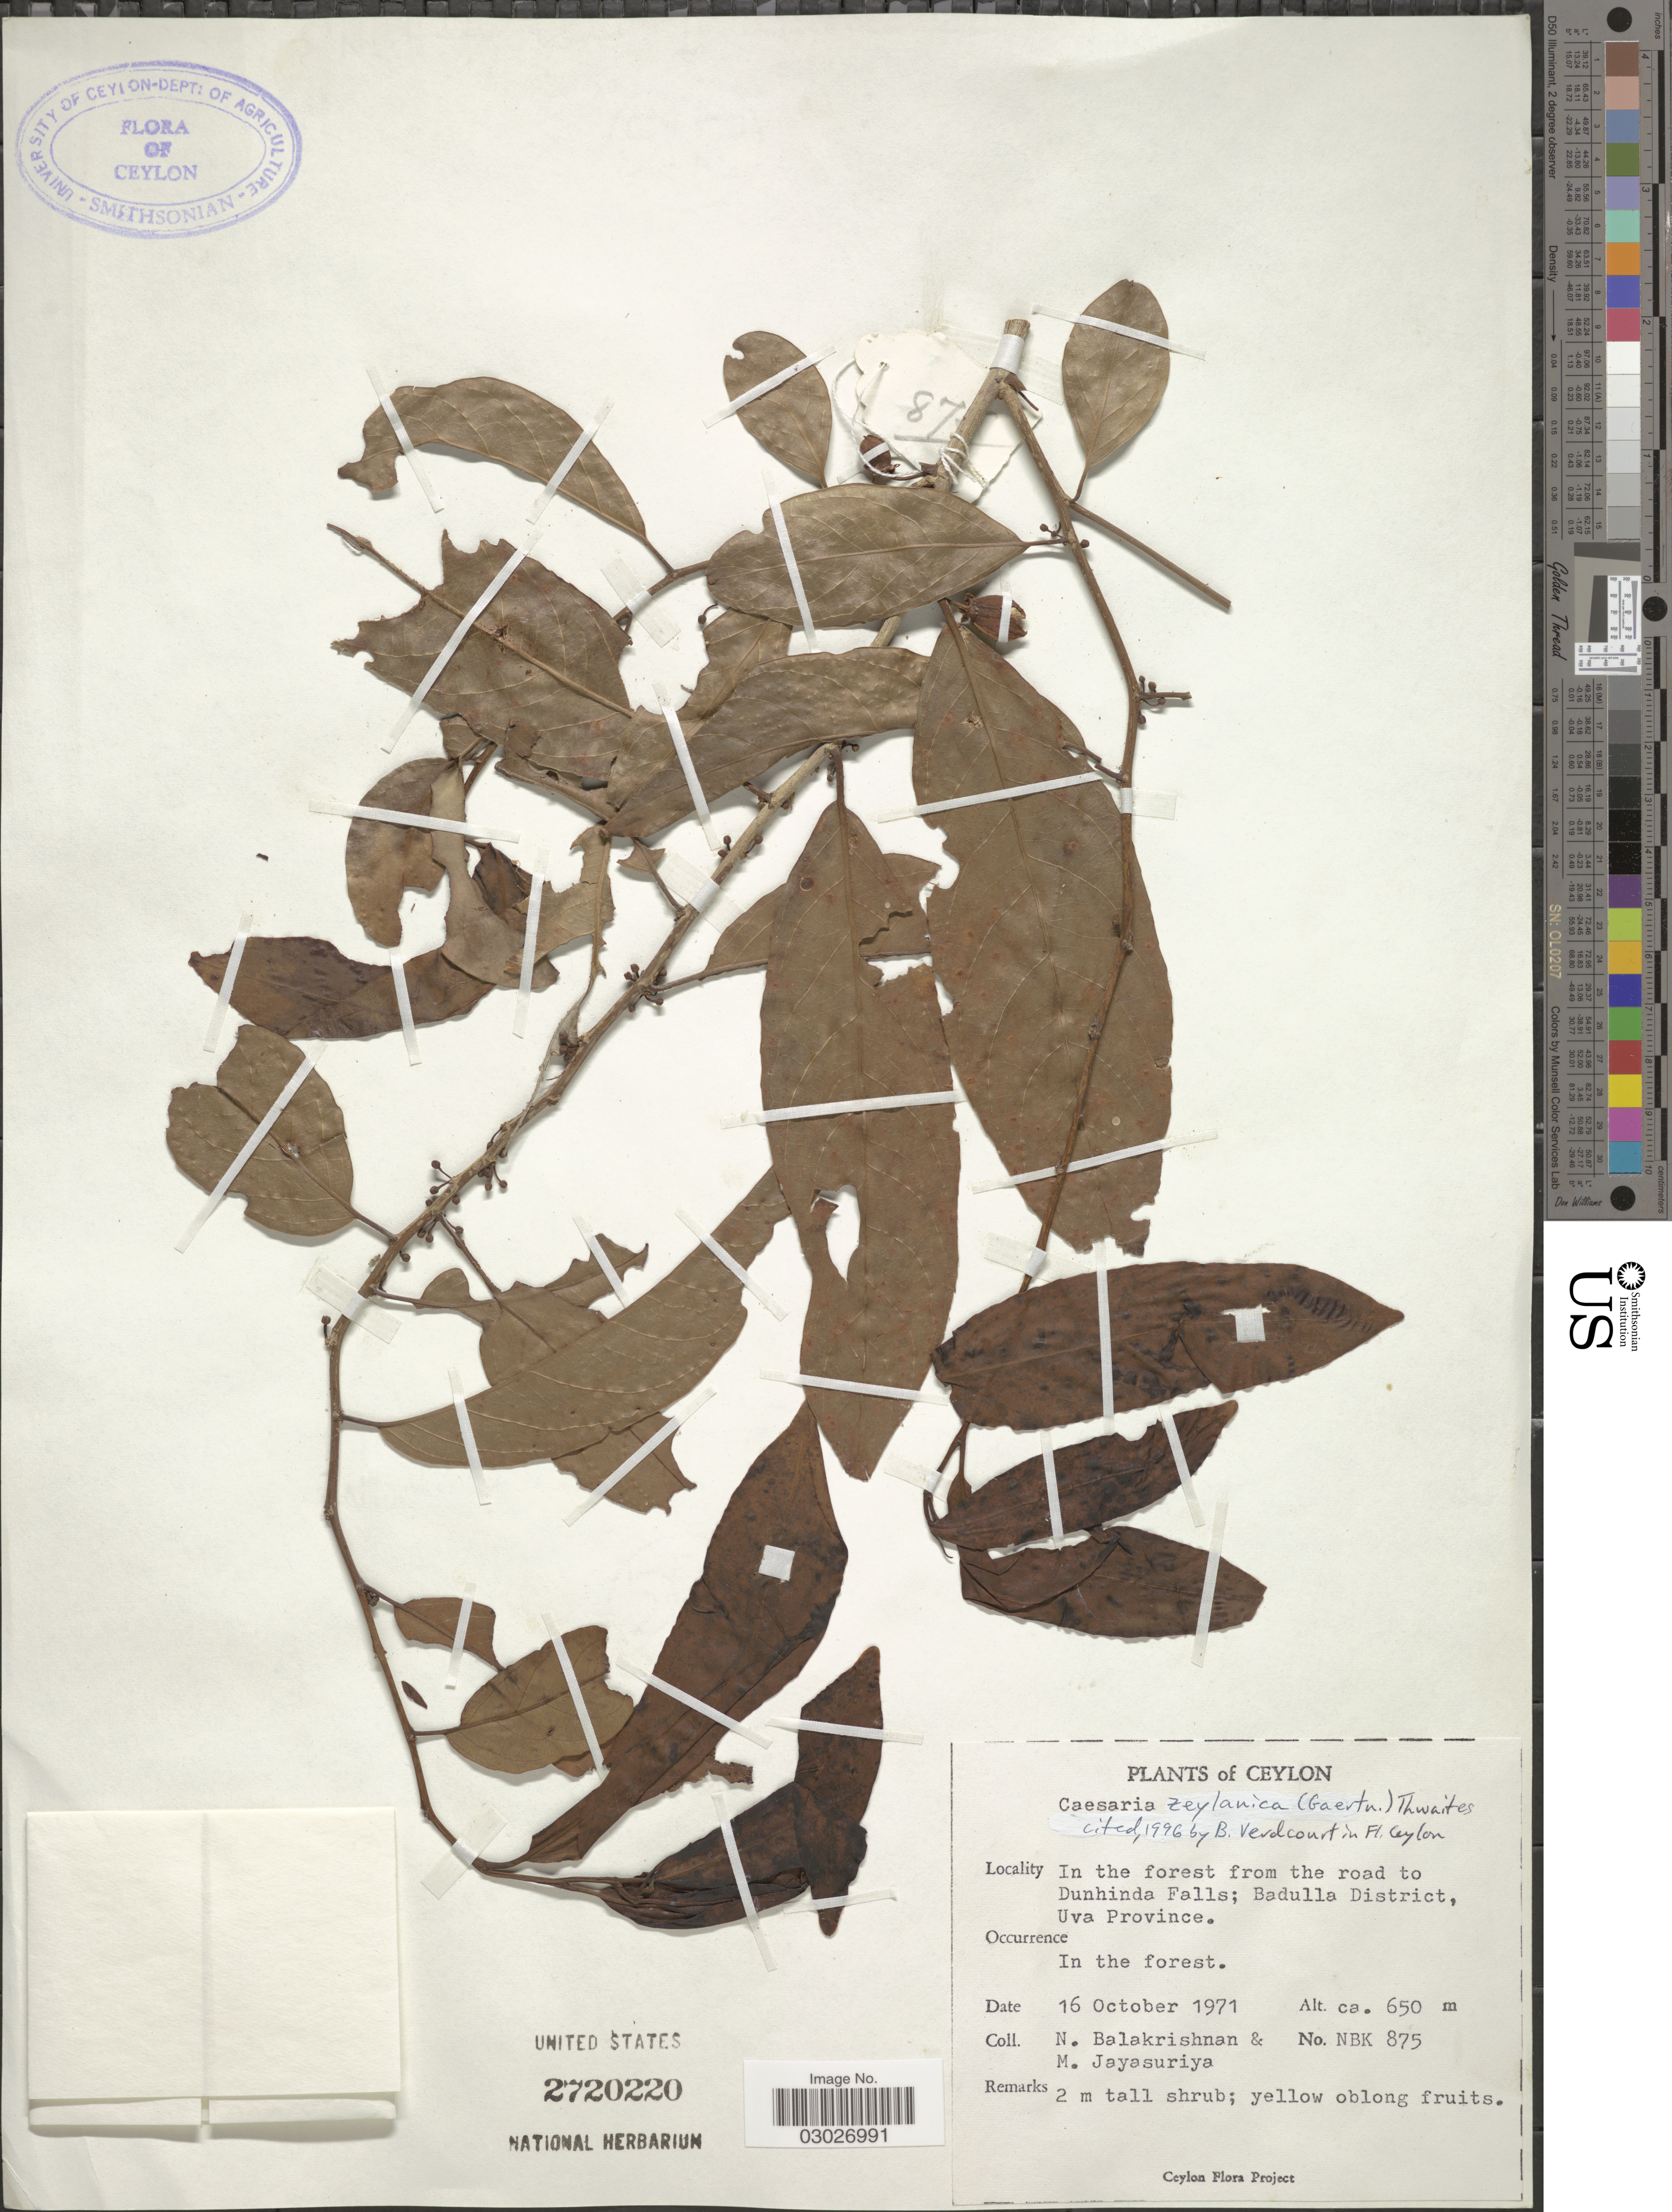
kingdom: Plantae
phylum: Tracheophyta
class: Magnoliopsida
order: Malpighiales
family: Salicaceae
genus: Casearia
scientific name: Casearia zeylanica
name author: Thwaites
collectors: N. Balakrishnan & M. Jayasuriya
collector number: NBK875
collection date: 1971-10-16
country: Sri Lanka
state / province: Uva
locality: Ceylon. In the forest from the road to Dunhinda Falls; Badulla District.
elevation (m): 650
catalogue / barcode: US 2720220